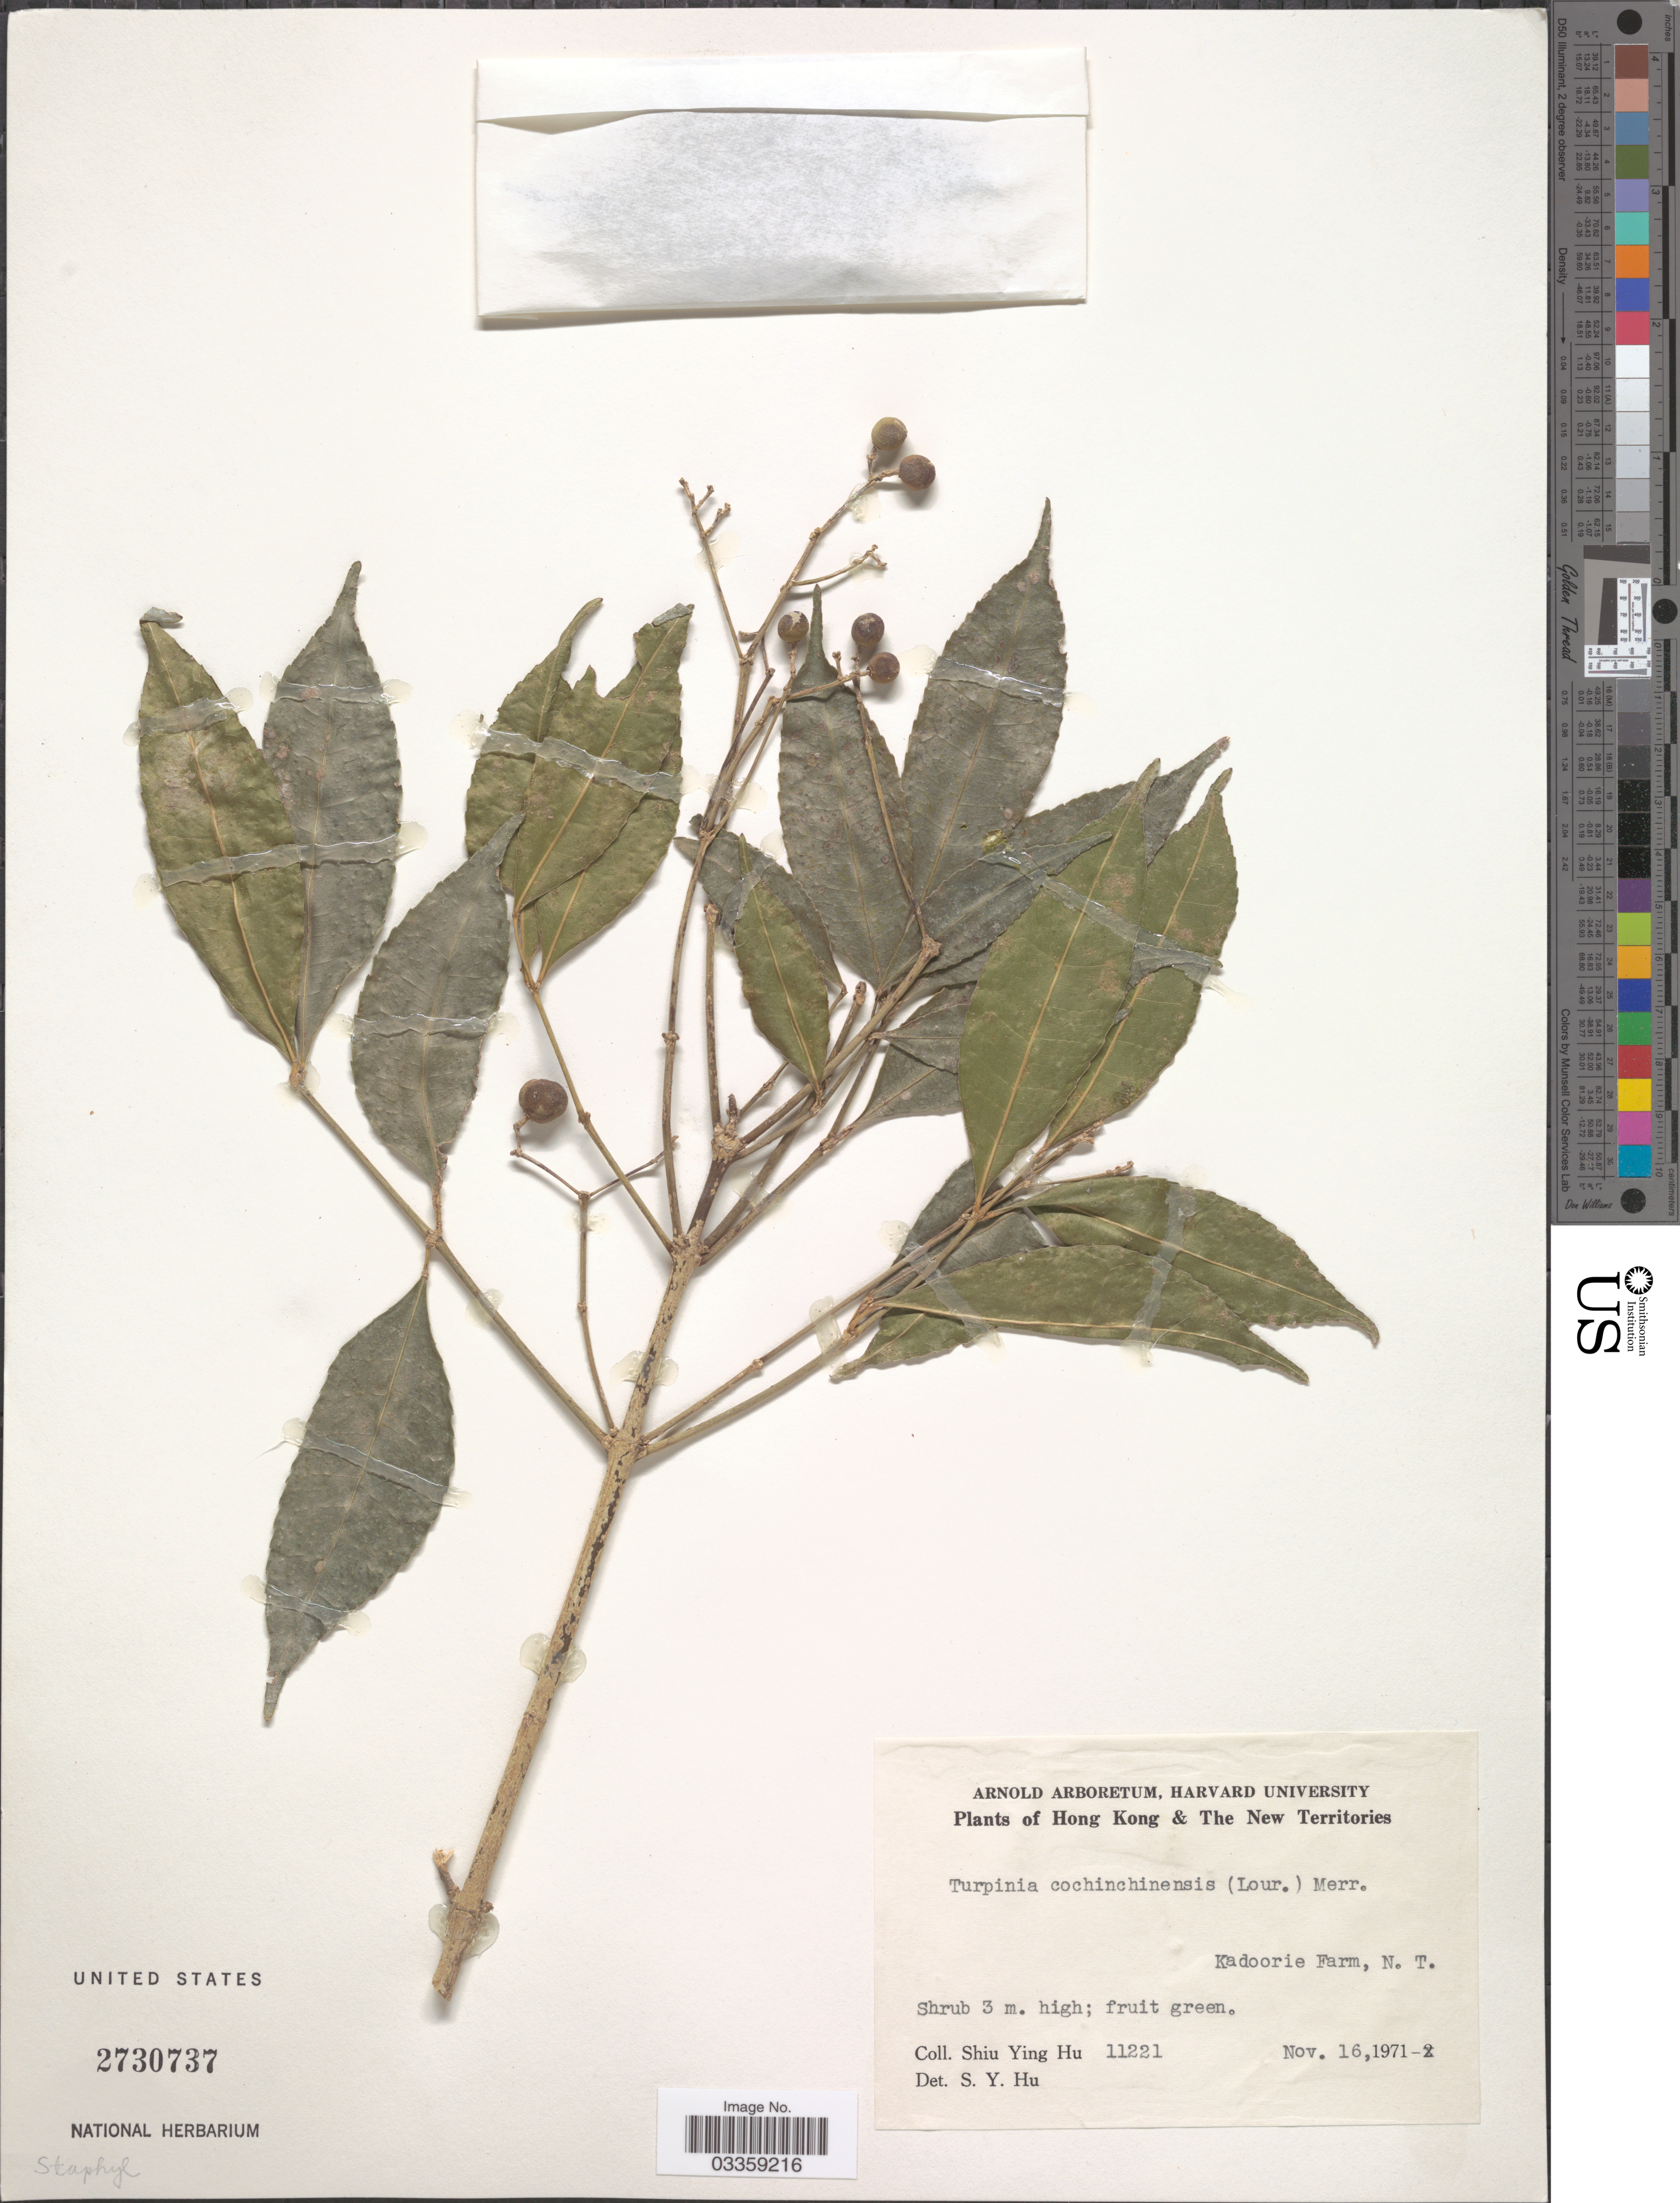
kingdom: Plantae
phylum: Tracheophyta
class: Magnoliopsida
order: Crossosomatales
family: Staphyleaceae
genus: Turpinia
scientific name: Turpinia cochinchinense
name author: (Lour.) Merr.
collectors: S. Y. Hu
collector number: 11221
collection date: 1971-11-16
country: China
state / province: Hong Kong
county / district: New Territories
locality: Kadoorie Farm, N.T.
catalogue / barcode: US 2730737